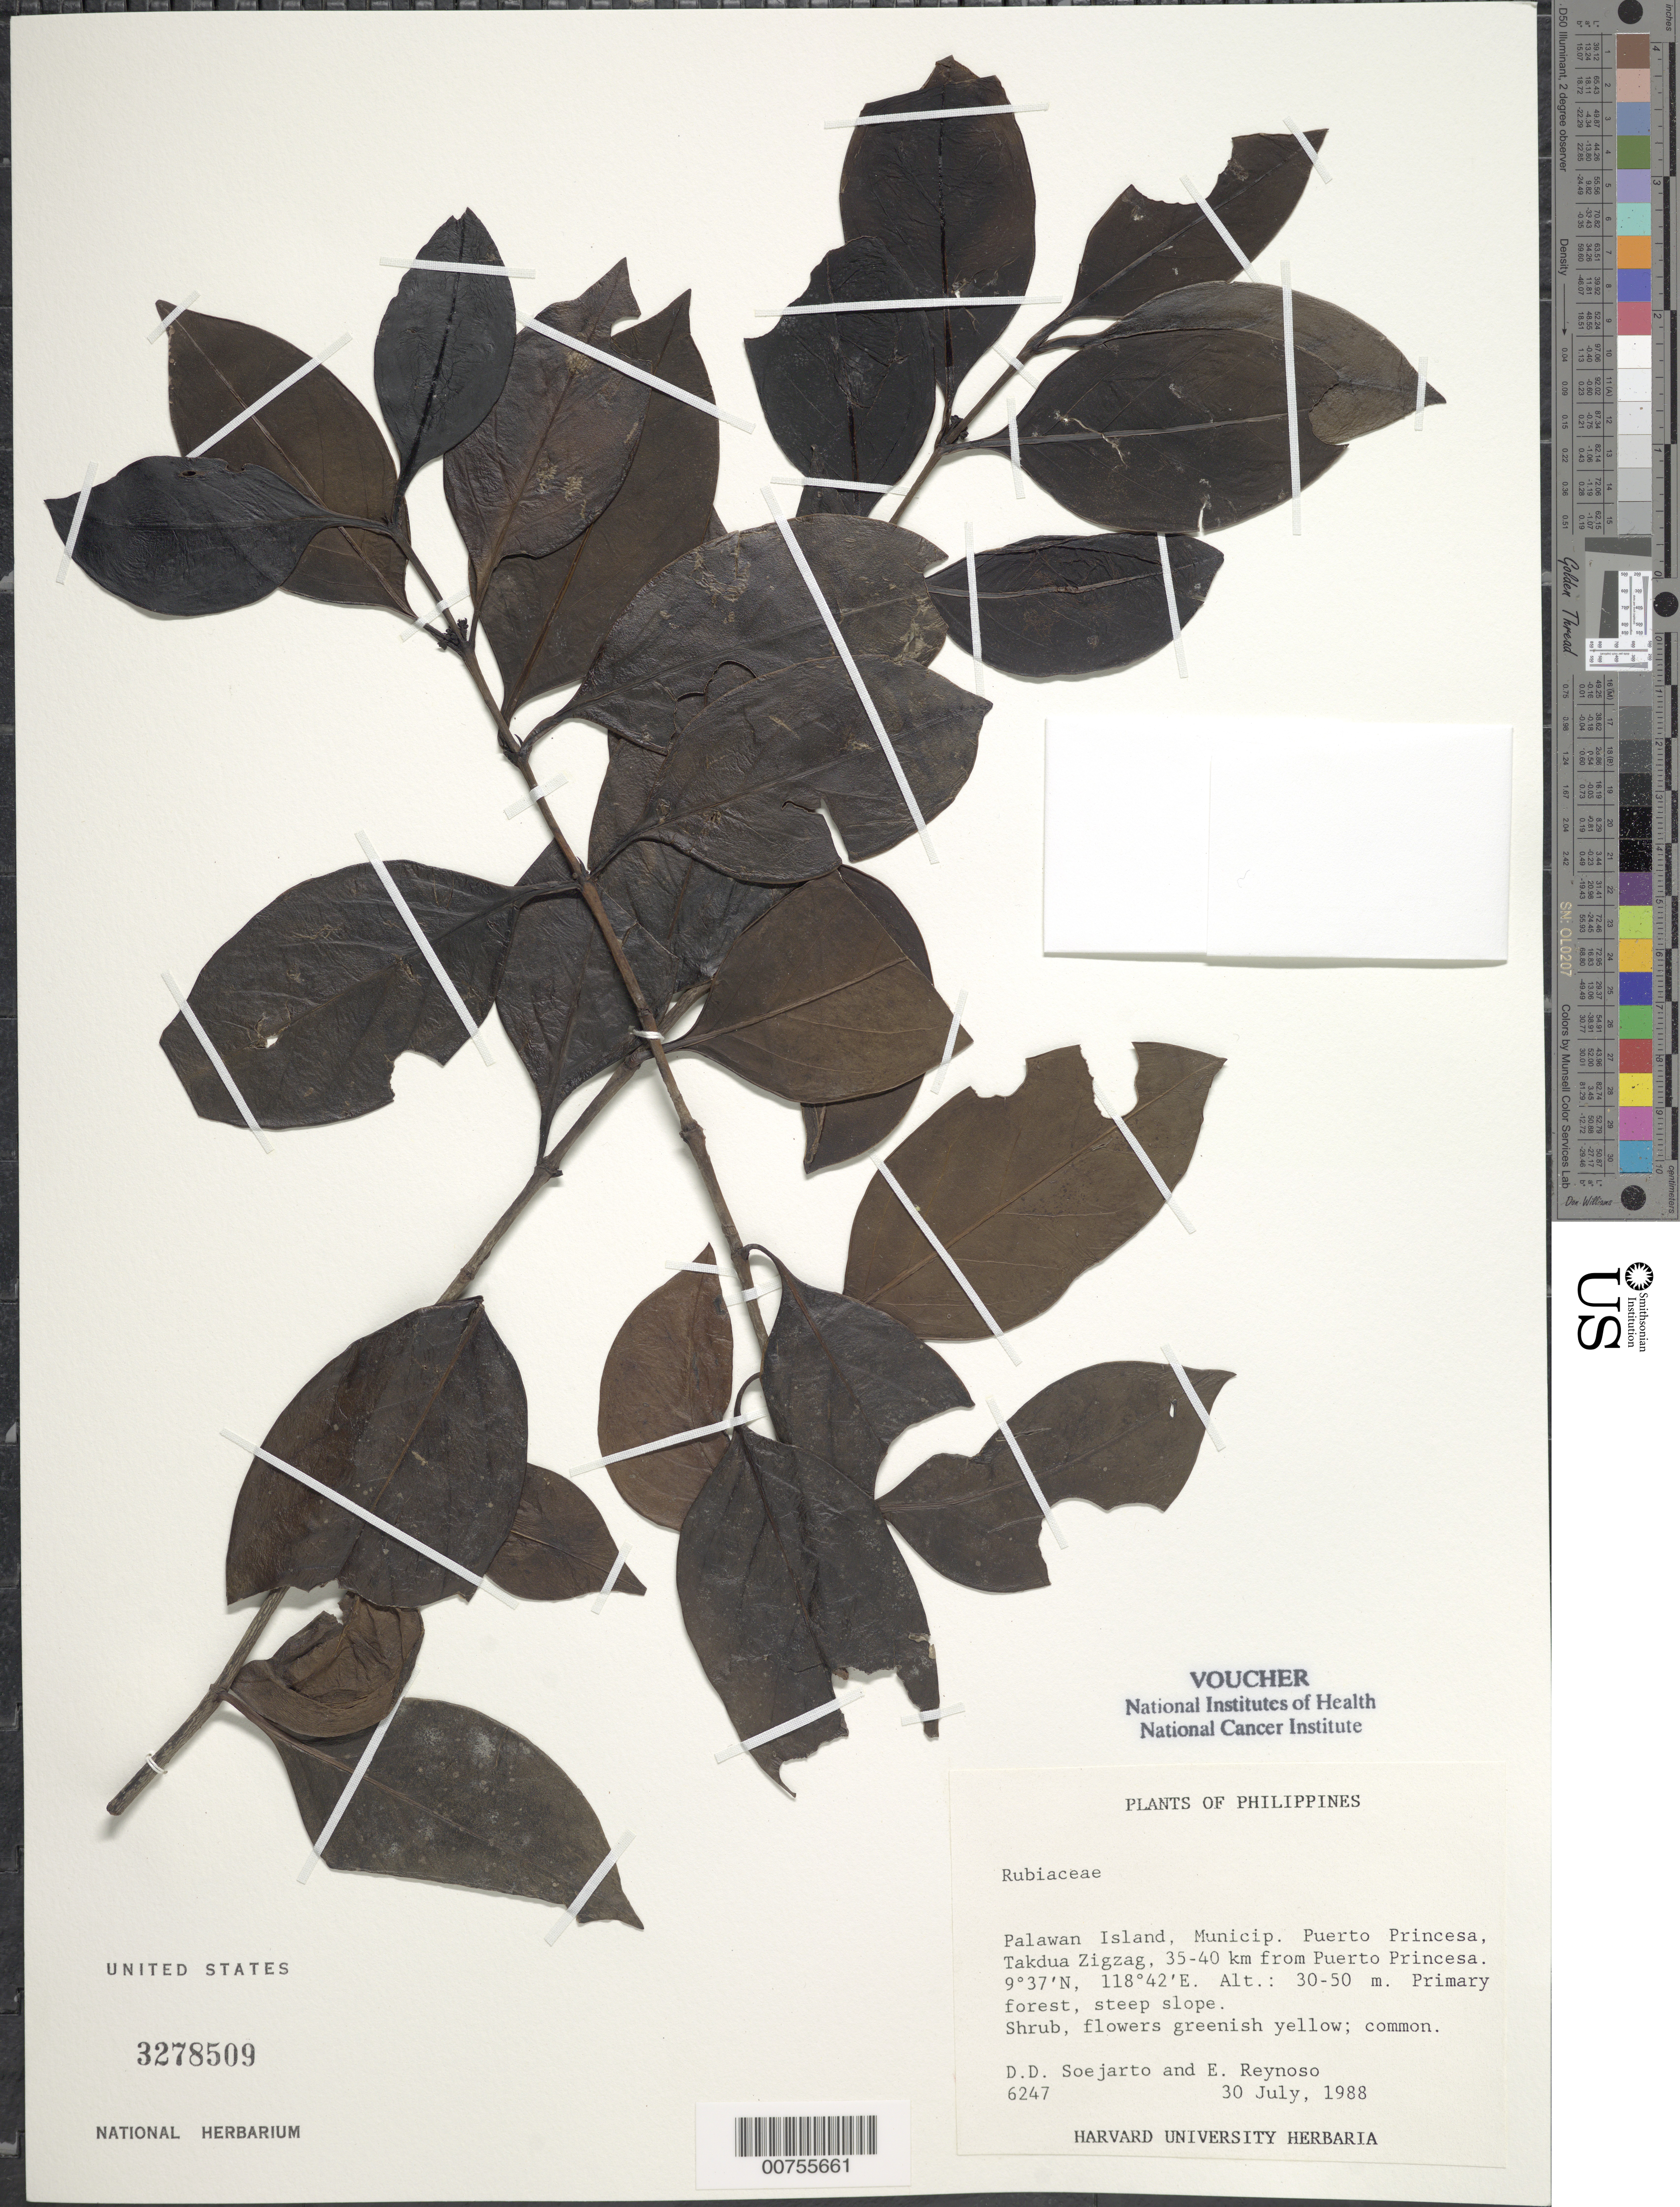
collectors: D. D. Soejarto & E. Reynoso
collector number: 6247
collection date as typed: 30 Jul 1988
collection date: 1988-07-30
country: Philippines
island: Palawan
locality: Municip. Puerto Princesa, Takdua Zigzag, km 35-40 from Puerto Princesa.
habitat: Primary forest, steep slope.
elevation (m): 50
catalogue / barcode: US 3278509